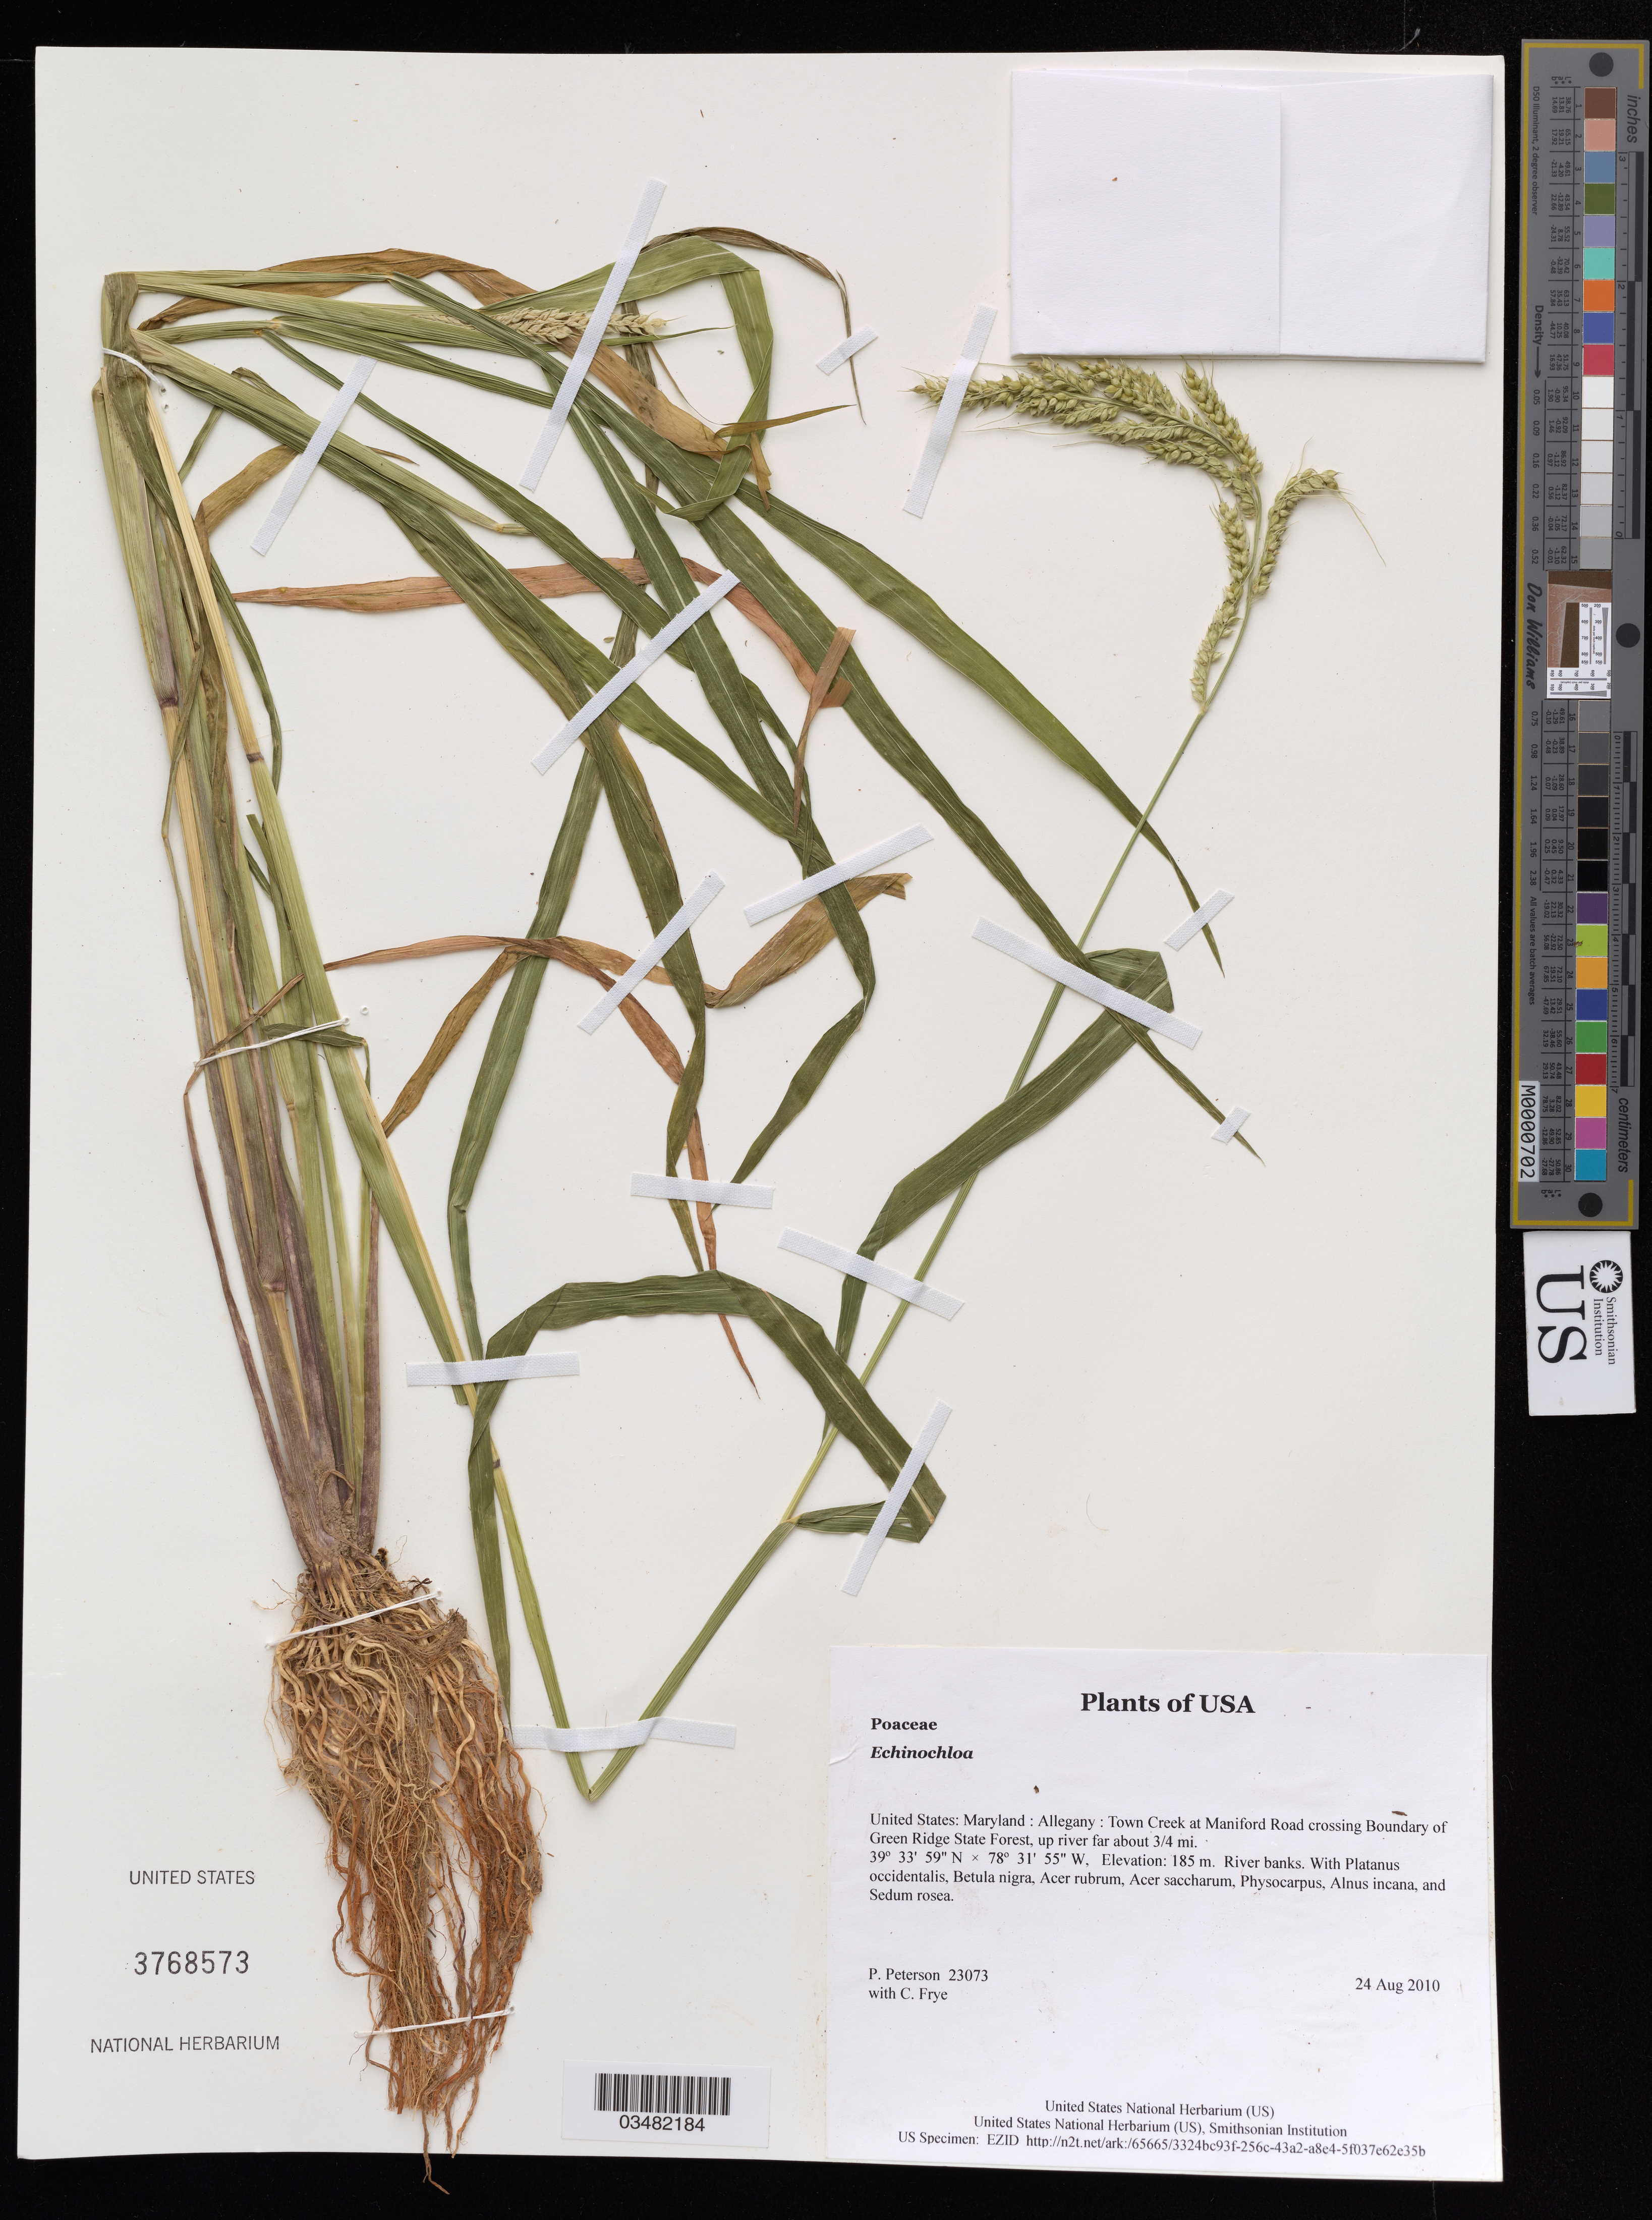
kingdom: Plantae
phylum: Tracheophyta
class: Liliopsida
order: Poales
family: Poaceae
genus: Echinochloa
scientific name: Echinochloa sp.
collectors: P. M. Peterson & C. Frye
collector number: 23073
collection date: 2010-08-24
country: United States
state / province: Maryland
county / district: Allegany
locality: Town Creek at Maniford Road crossing Boundary of Green Ridge State Forest, up river far about 3/4 mi.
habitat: River banks.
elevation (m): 185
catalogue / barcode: US 3768573